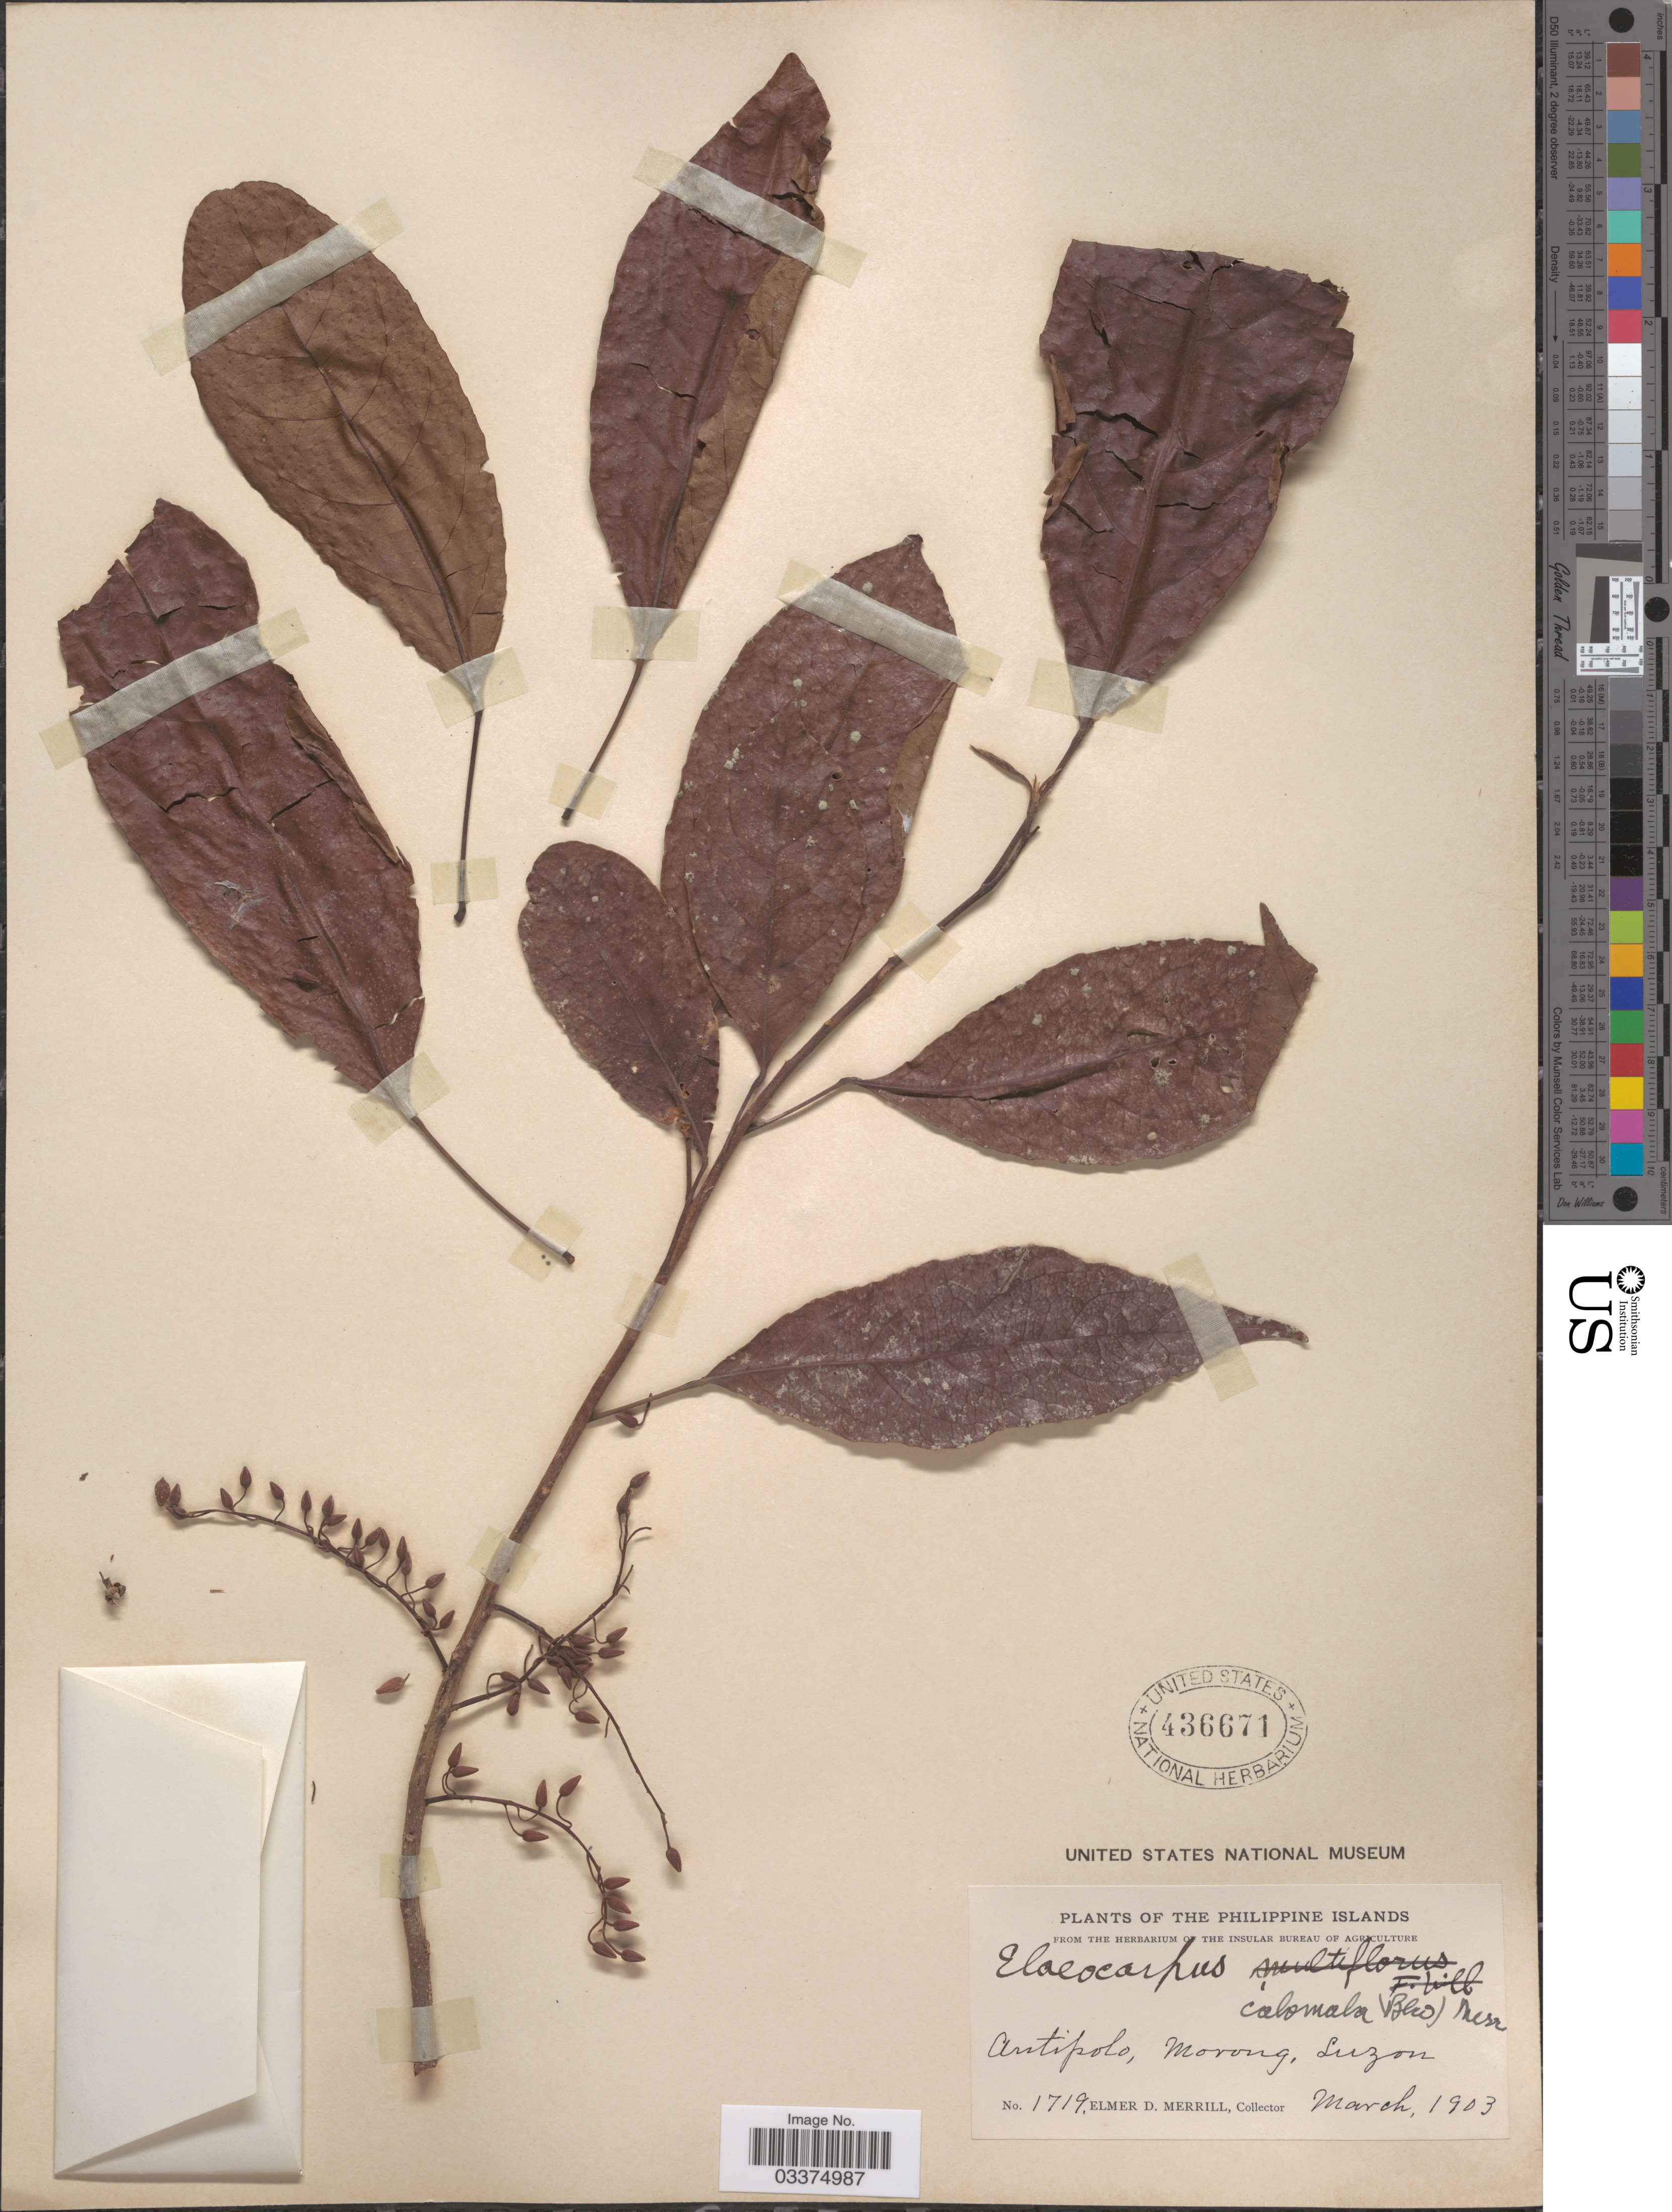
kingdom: Plantae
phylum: Tracheophyta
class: Magnoliopsida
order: Oxalidales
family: Elaeocarpaceae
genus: Elaeocarpus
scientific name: Elaeocarpus calomala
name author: (Blanco) Merr.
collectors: E. D. Merrill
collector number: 1719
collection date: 1903-03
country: Philippines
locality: Antipolo, Morong, Luzon.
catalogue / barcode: US 436671